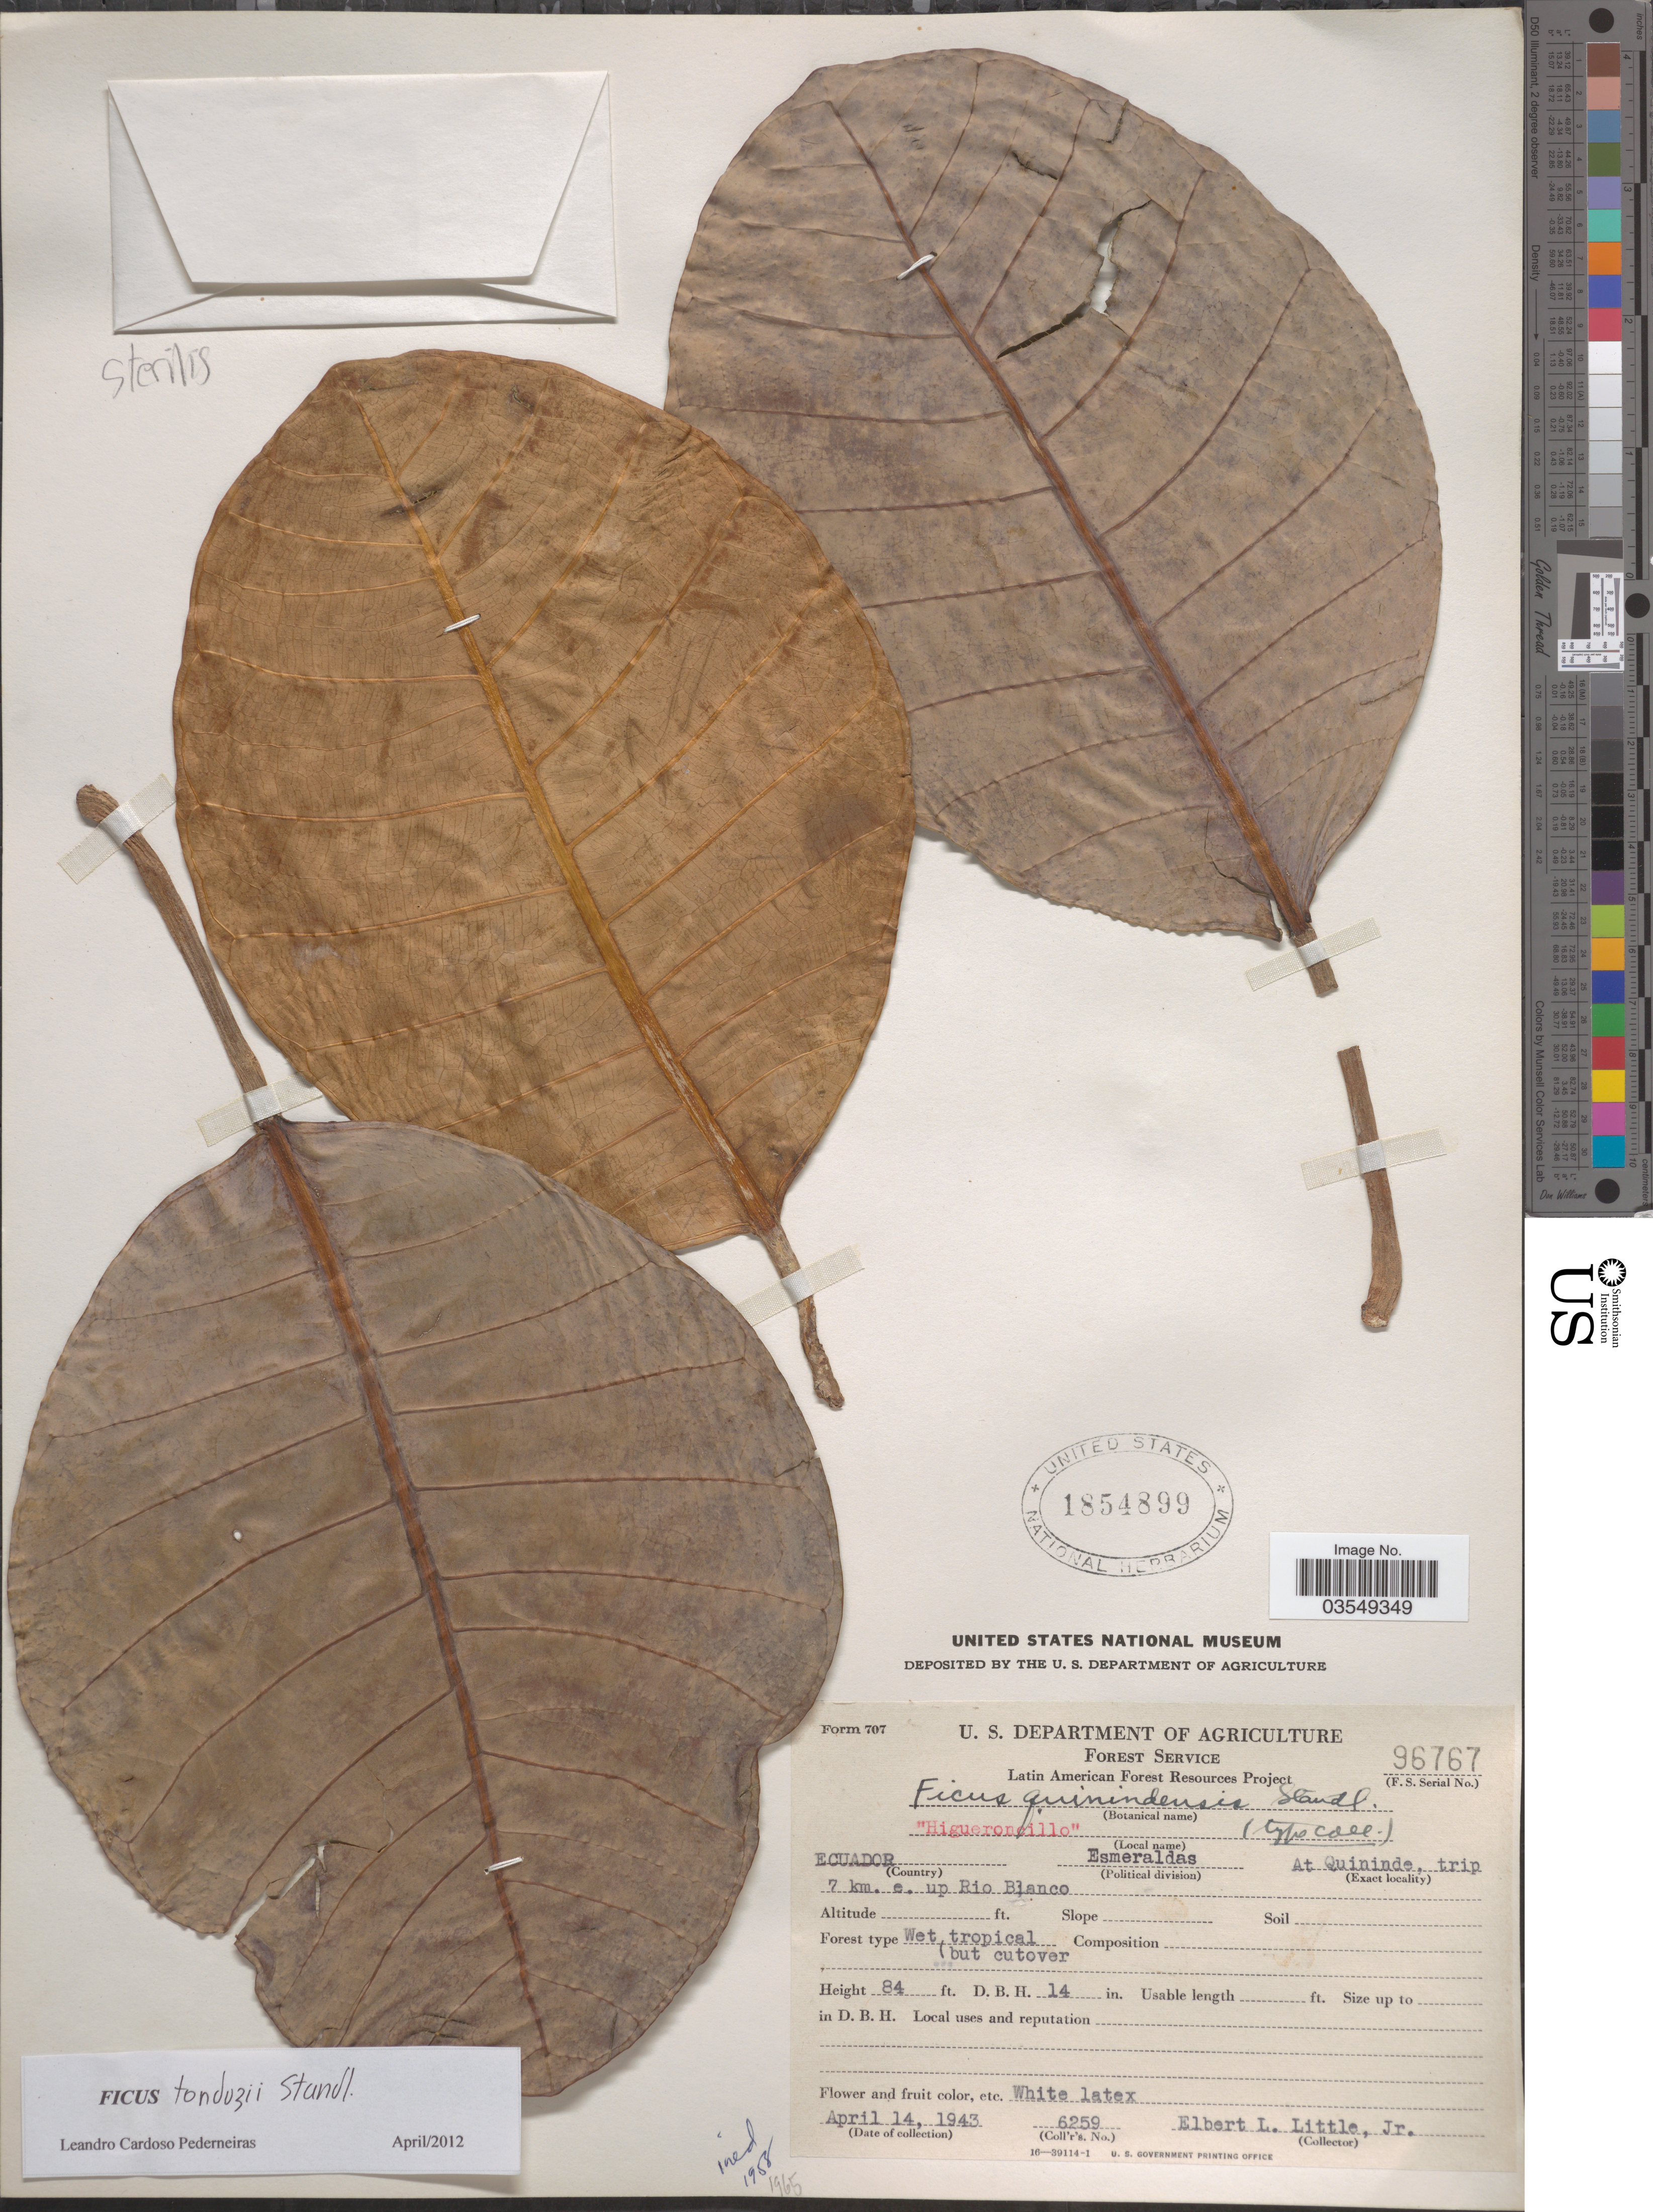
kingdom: Plantae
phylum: Tracheophyta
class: Magnoliopsida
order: Rosales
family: Moraceae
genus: Ficus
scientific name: Ficus tonduzii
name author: Standl.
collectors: E. L. Little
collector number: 6259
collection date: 1943-04-14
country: Ecuador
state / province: Esmeraldas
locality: Political Division Esmeraldas. At Quininde, trip 7 km. e. up Rio Blanca.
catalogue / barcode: US 1854899